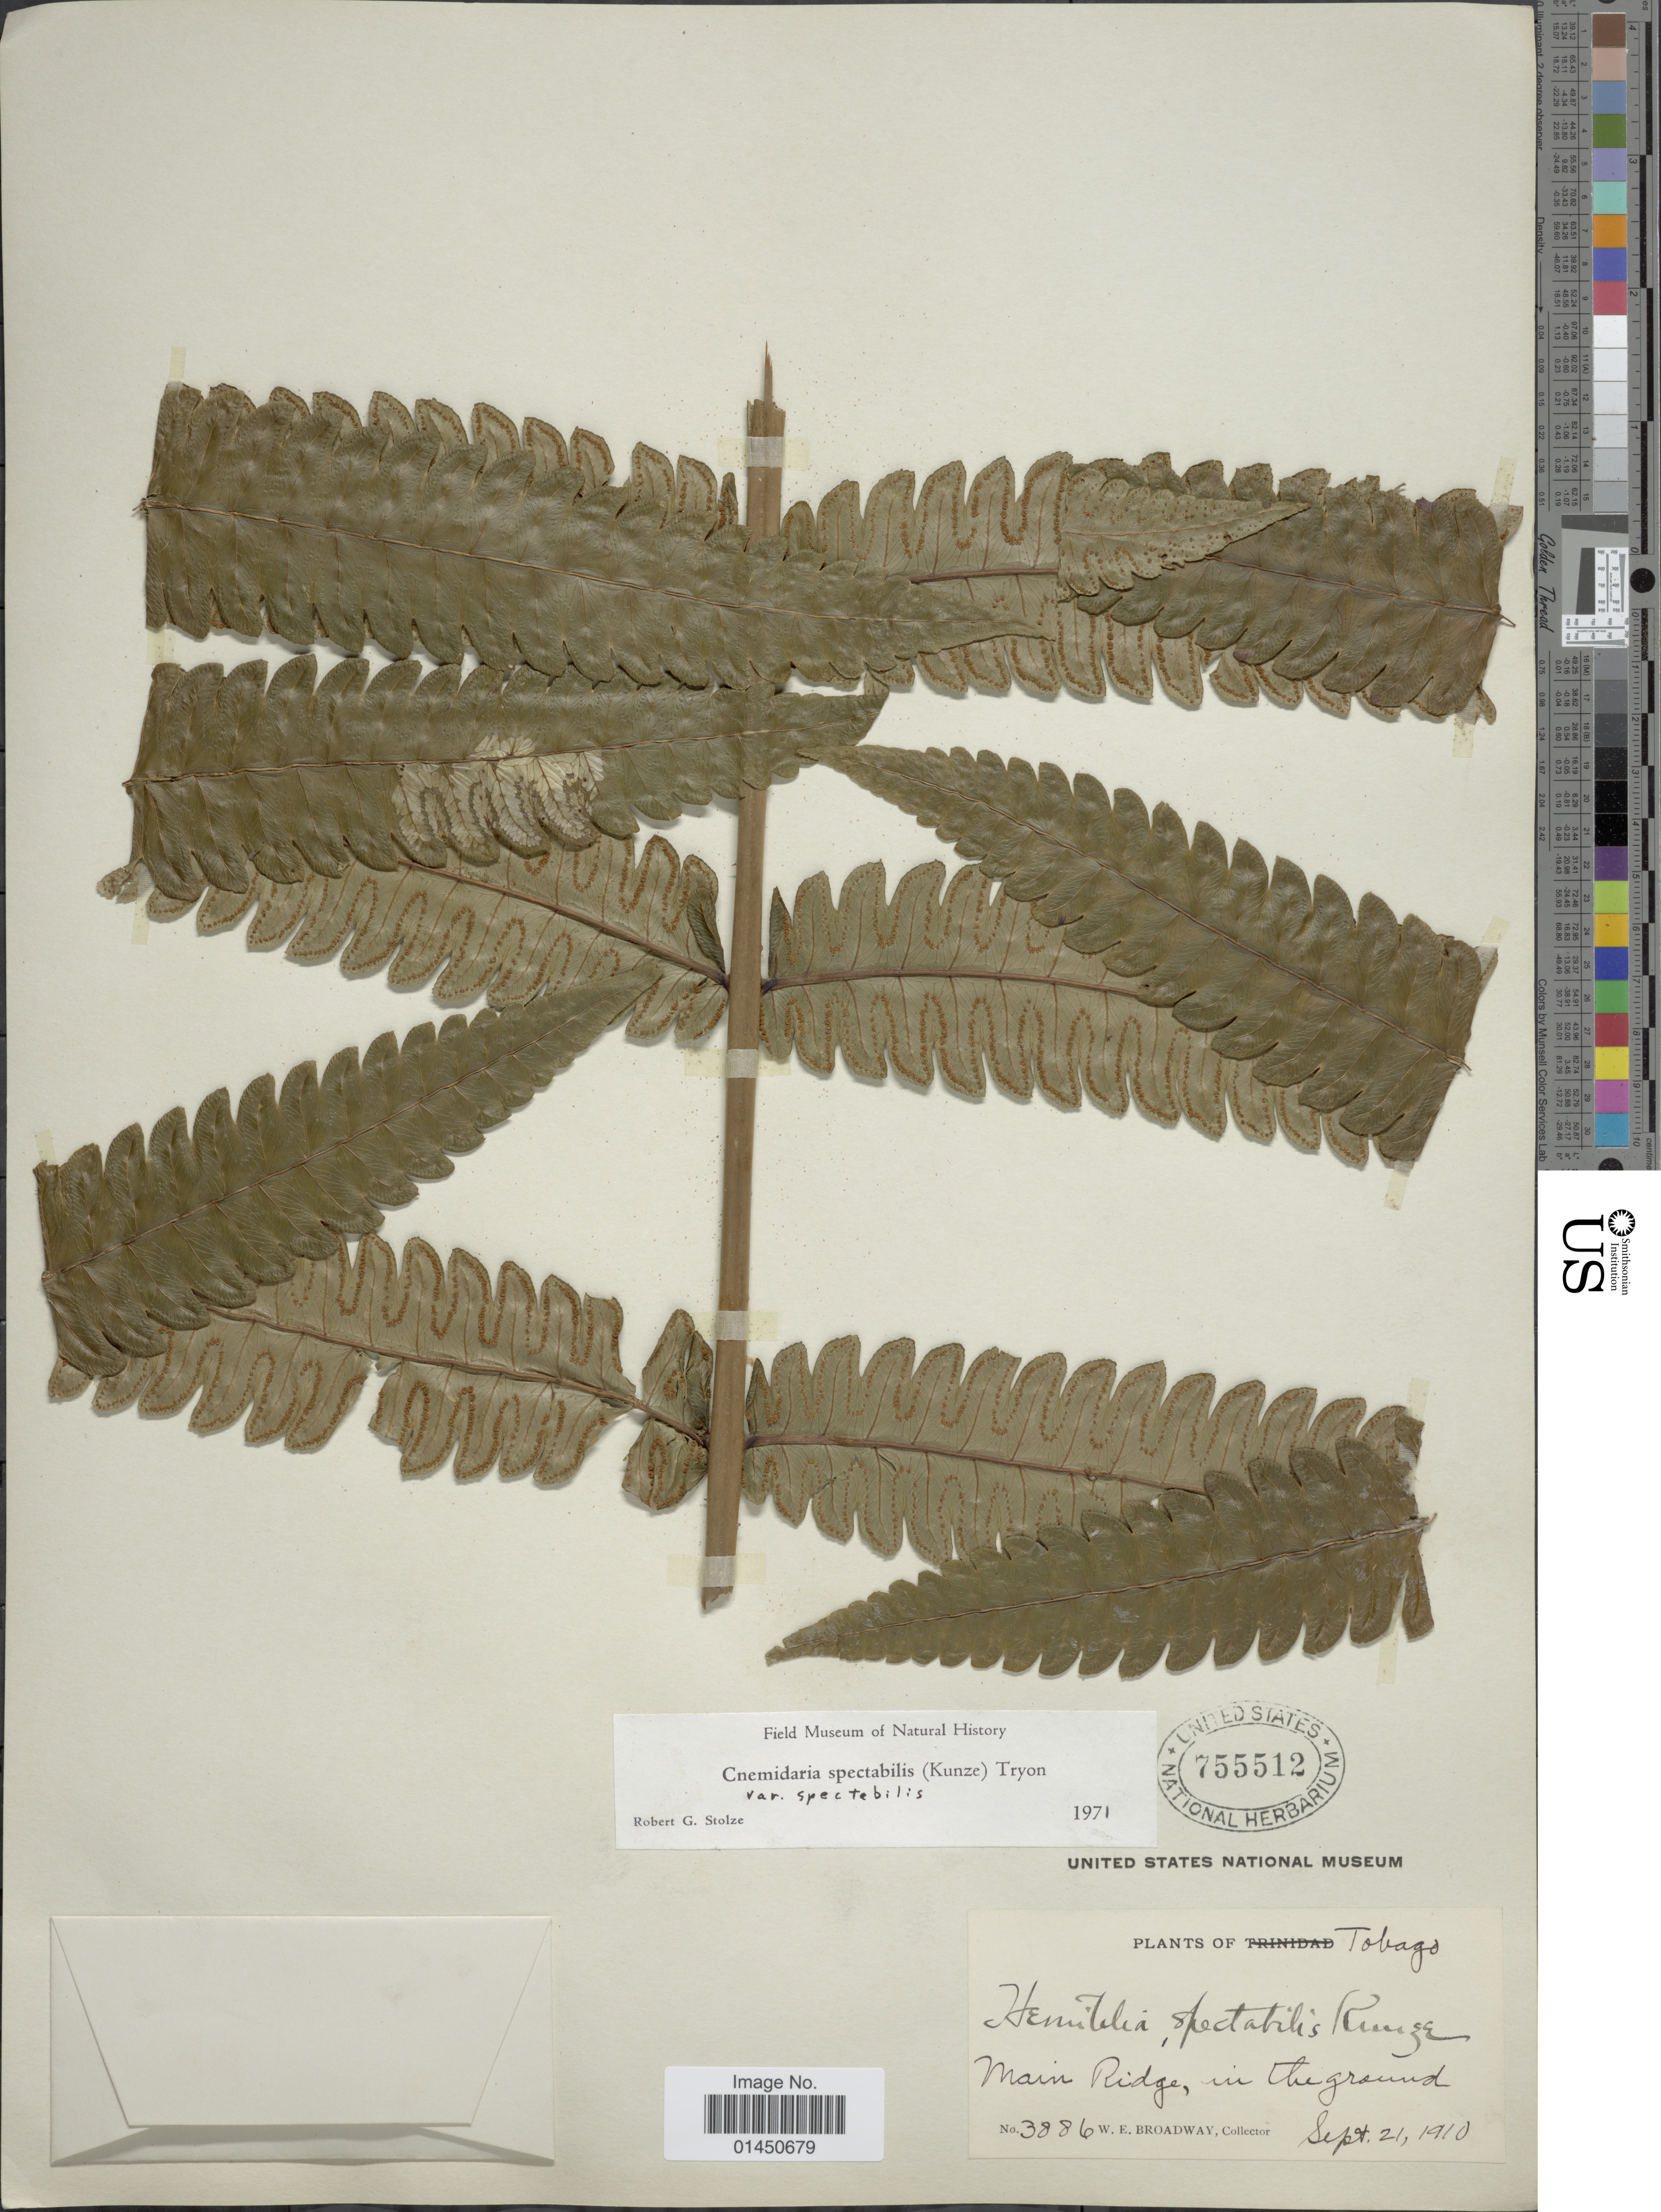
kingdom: Plantae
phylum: Tracheophyta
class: Polypodiopsida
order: Cyatheales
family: Cyatheaceae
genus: Cyathea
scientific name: Cyathea spectabilis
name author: (Kunze) Domin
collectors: W. E. Broadway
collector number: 3886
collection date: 1910-09-21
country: Trinidad and Tobago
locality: Tobago, Main Ridge, in the ground.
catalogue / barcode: US 755512